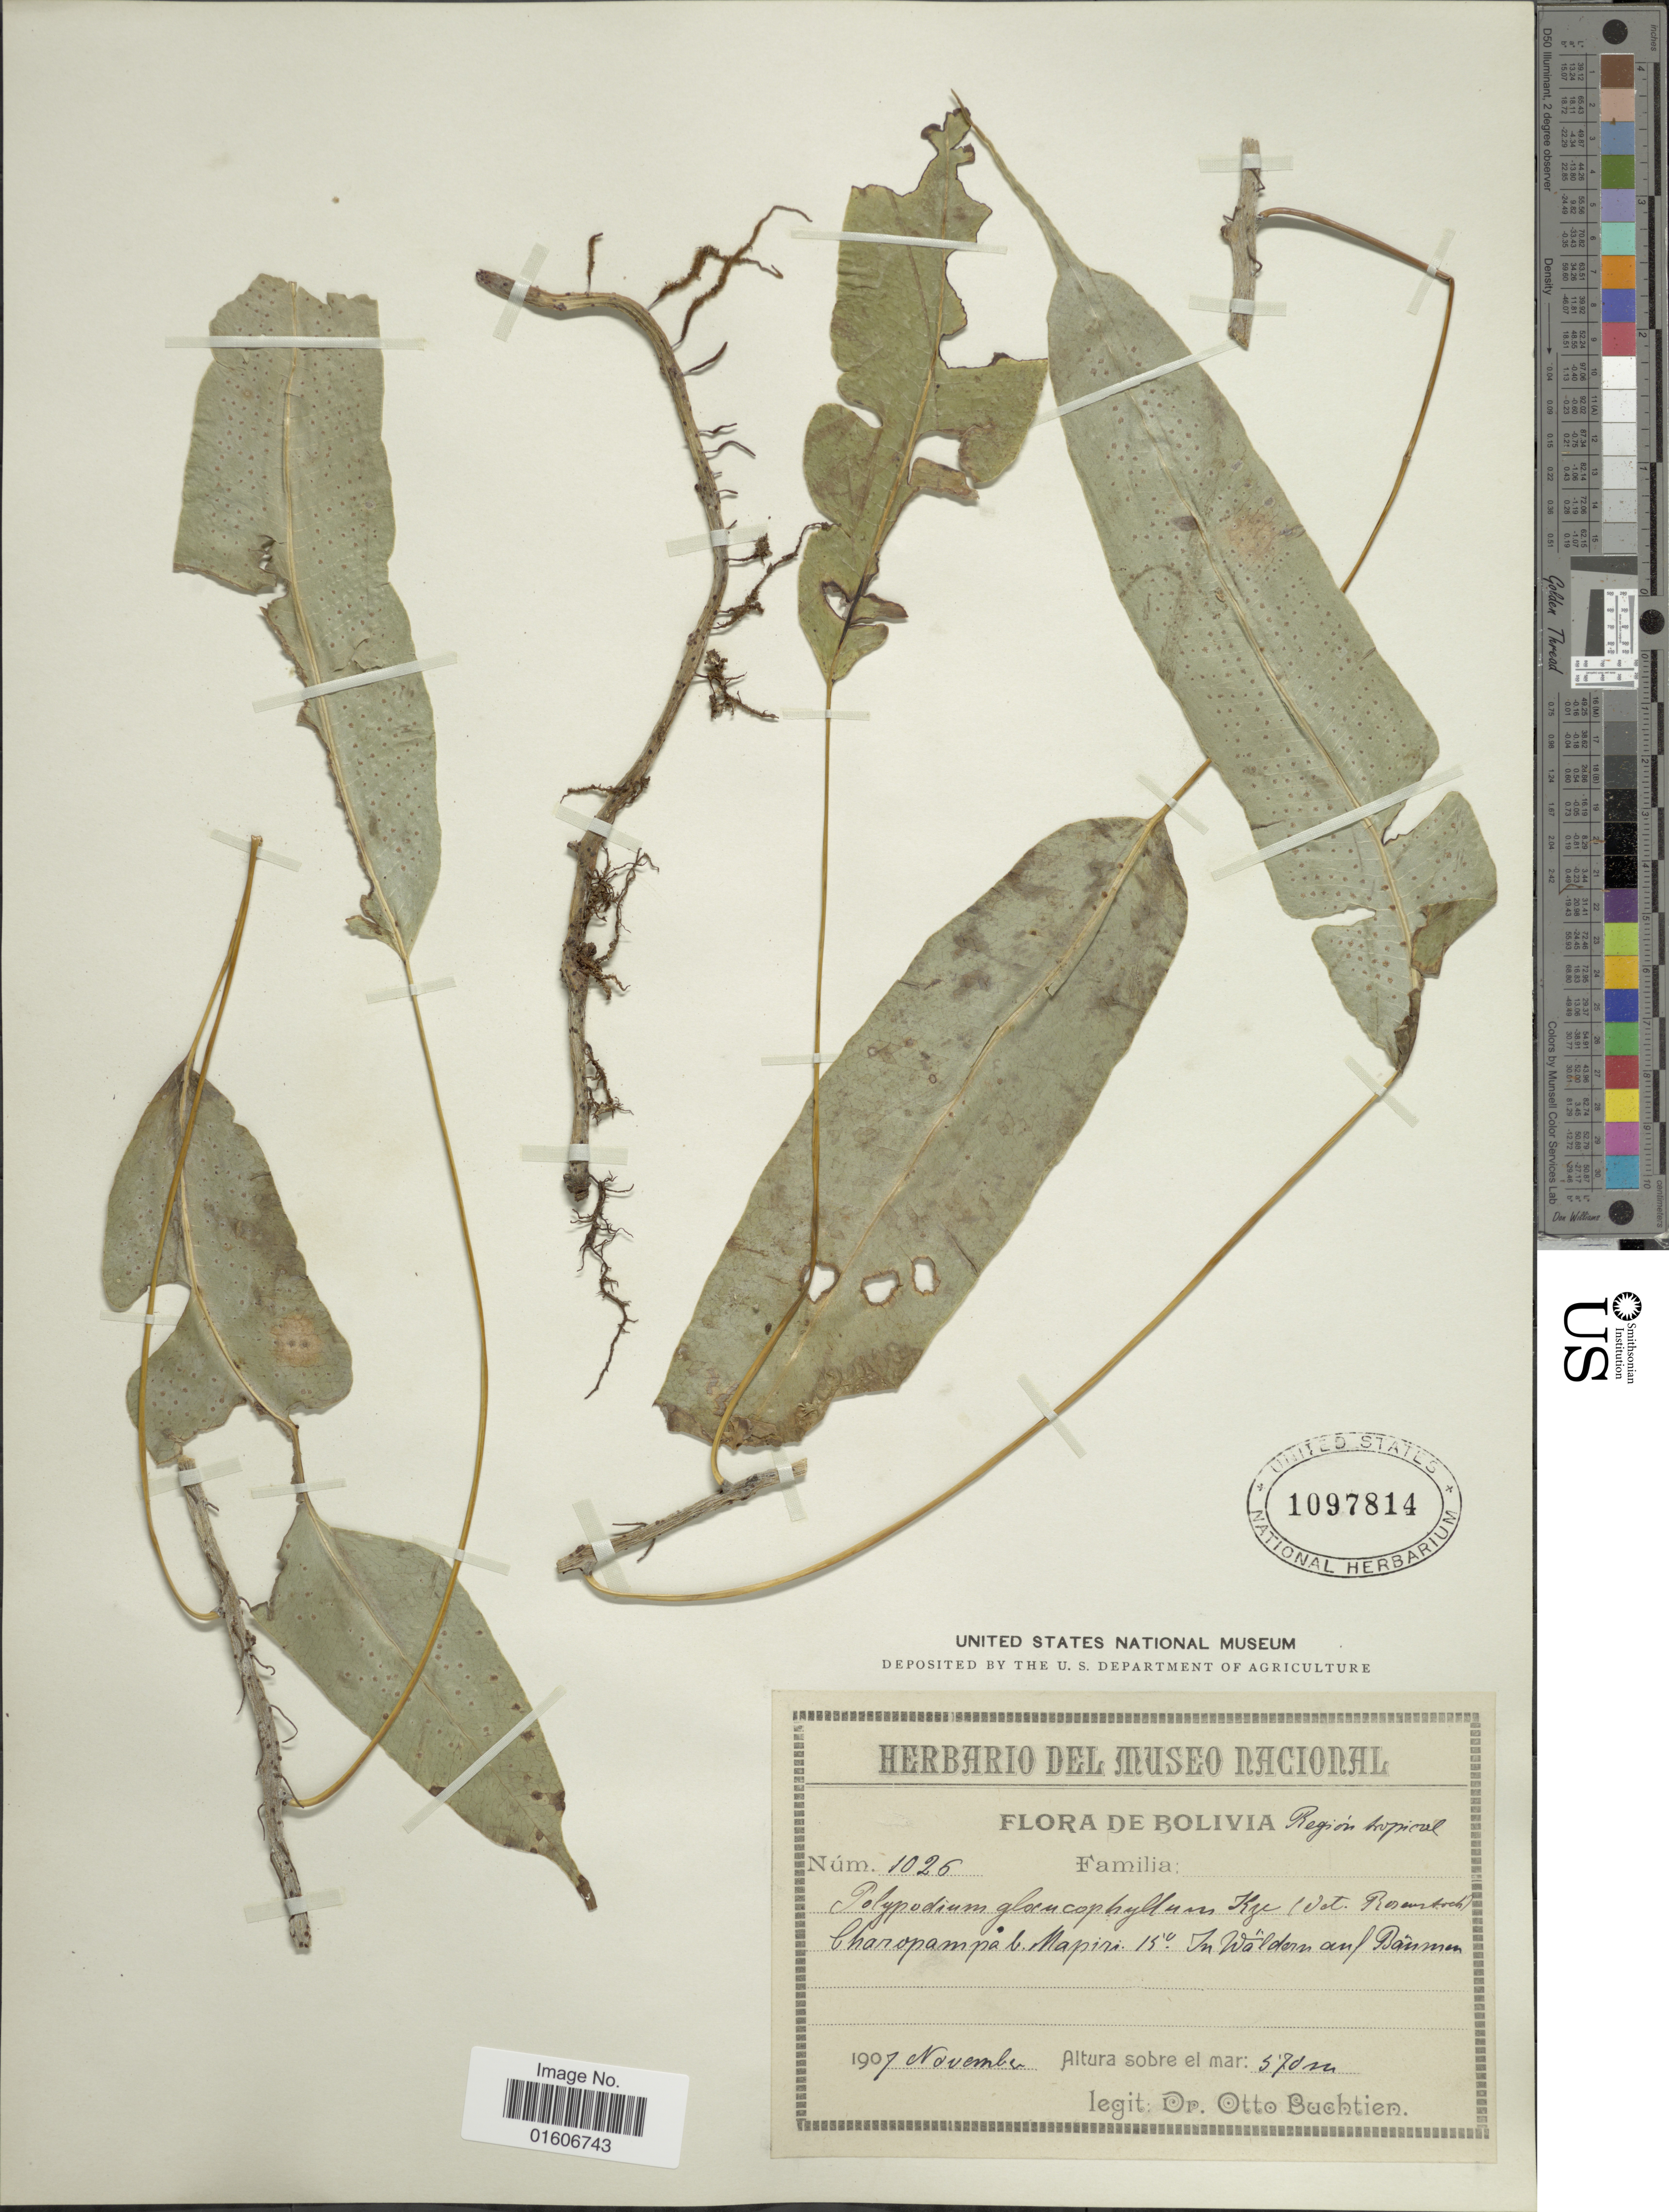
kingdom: Plantae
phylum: Tracheophyta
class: Polypodiopsida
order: Polypodiales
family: Polypodiaceae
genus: Serpocaulon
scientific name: Serpocaulon levigatum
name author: (Cav.) A.R. Sm.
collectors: O. Buchtien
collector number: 1026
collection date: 1907-11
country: Bolivia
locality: Charopampa b. Mapiri 15°. In Wäldern auf Baumen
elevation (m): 570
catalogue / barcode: US 1097814